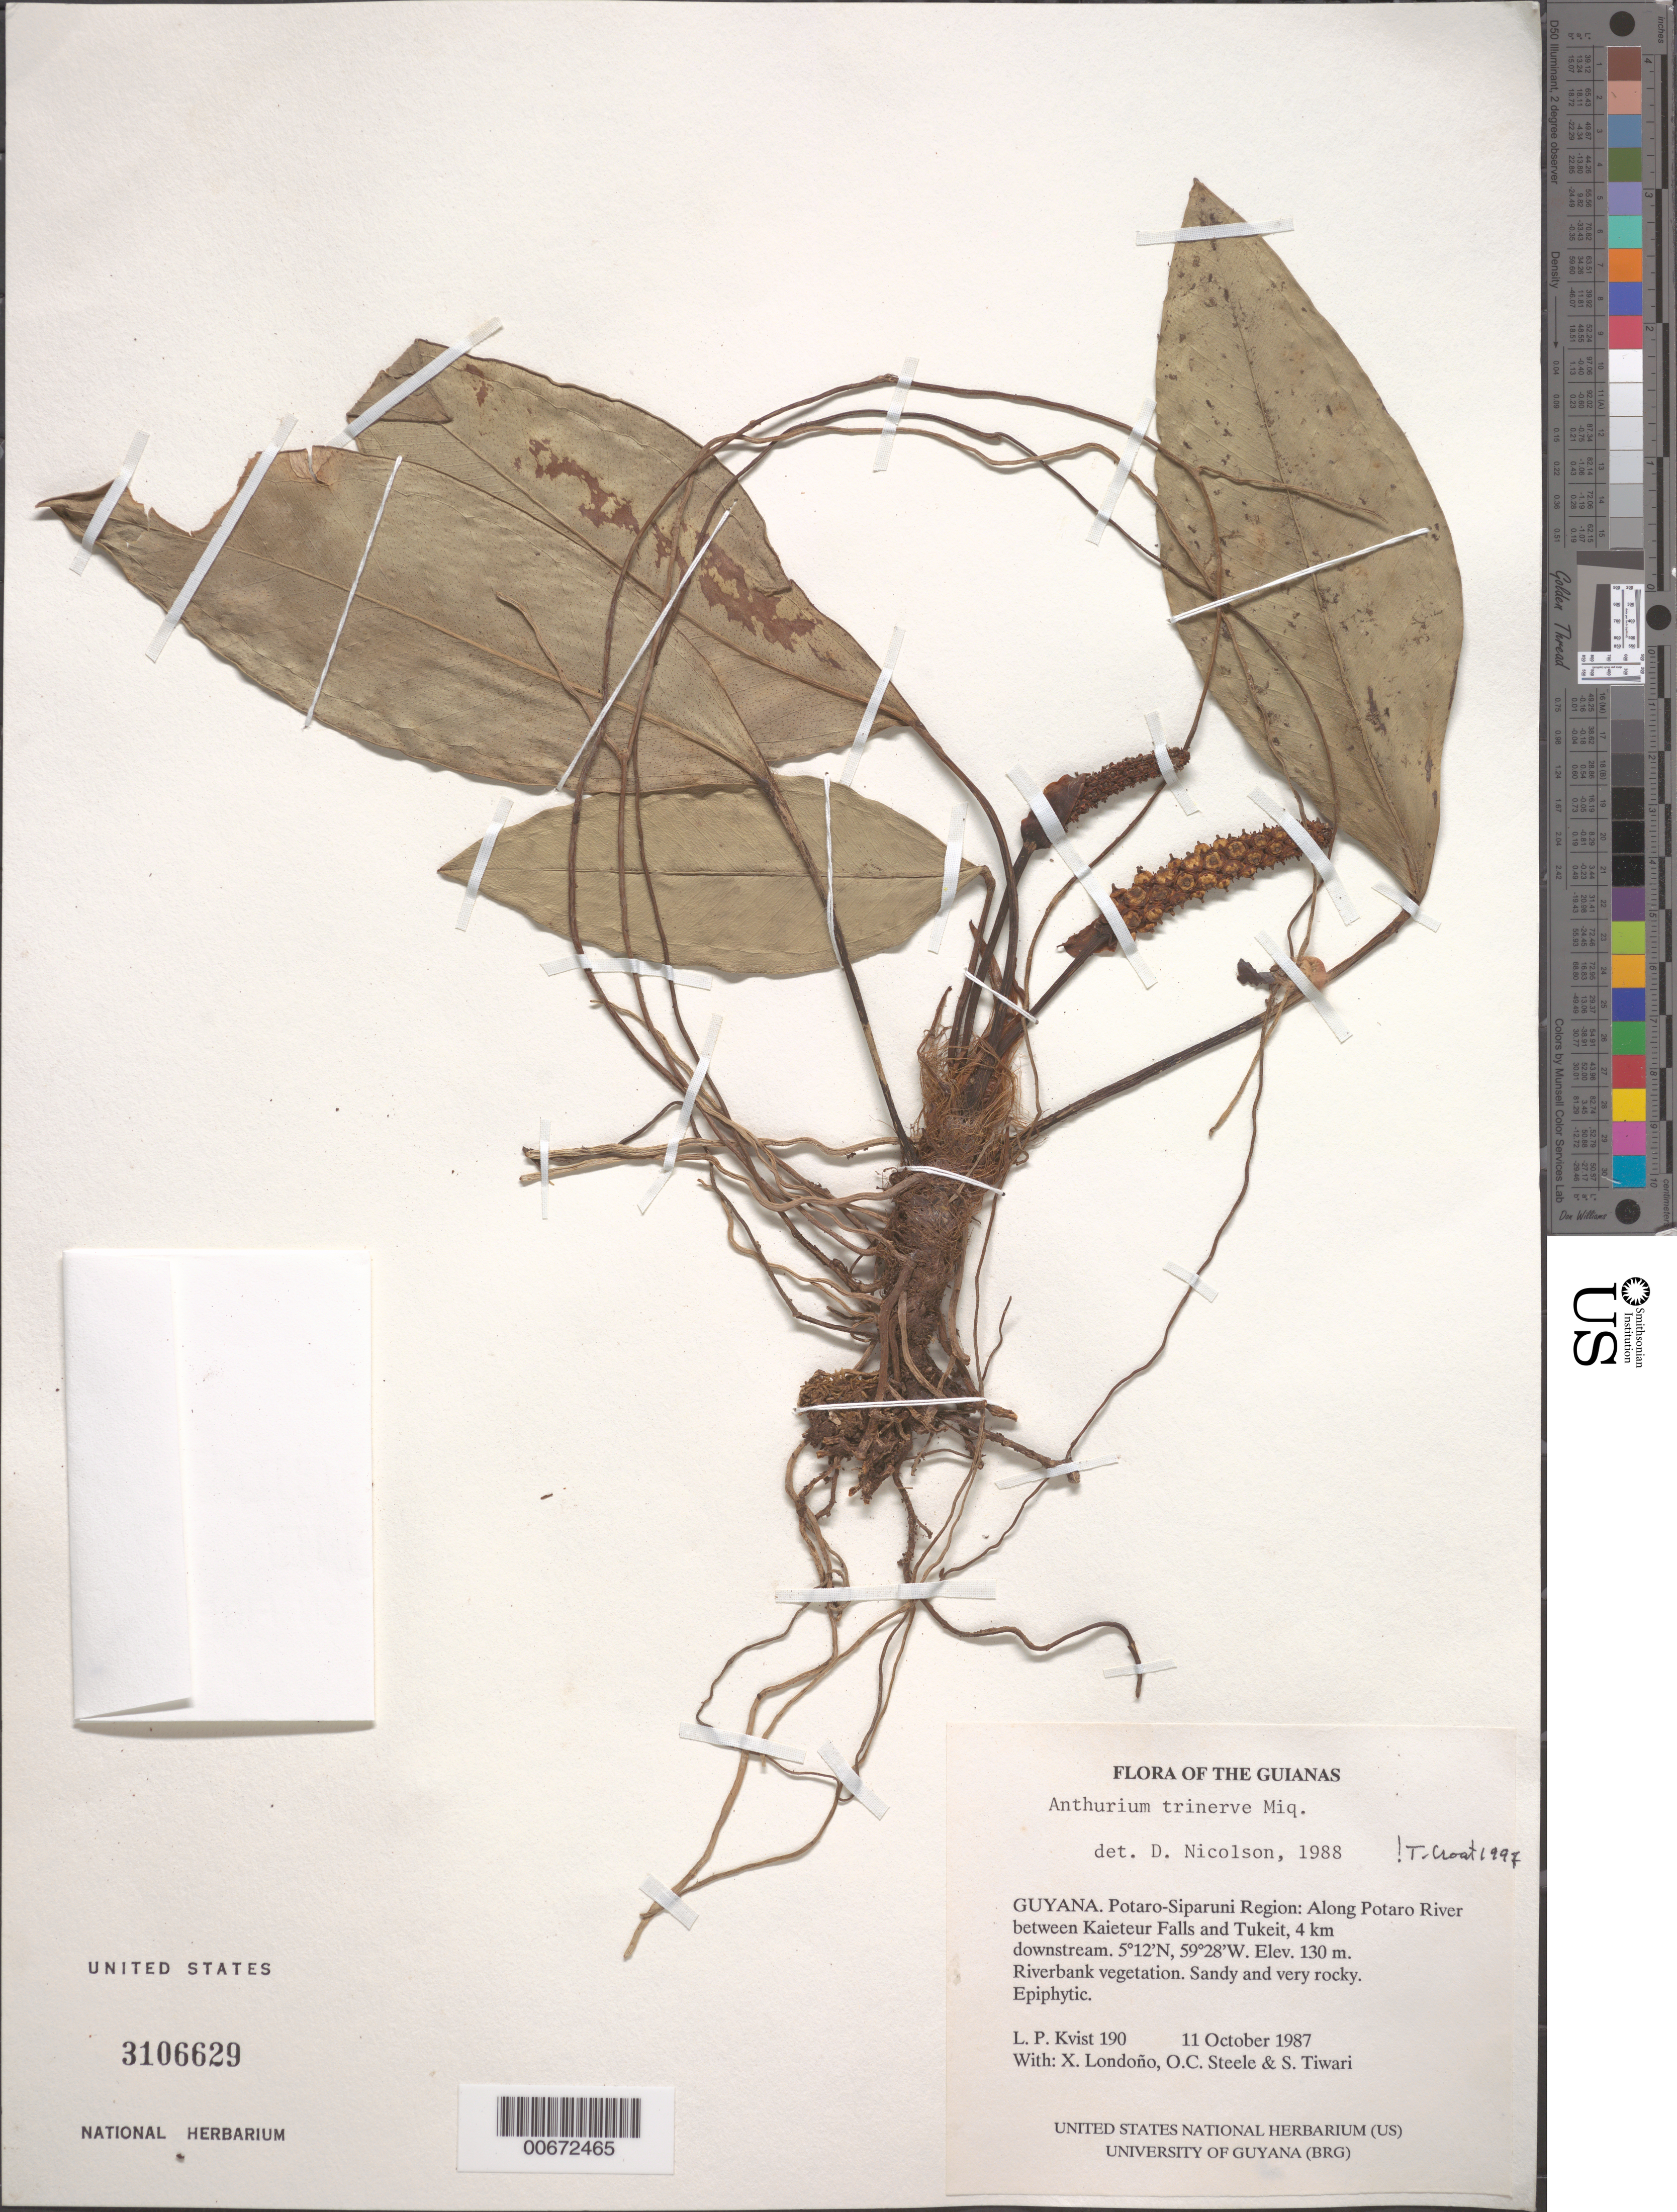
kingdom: Plantae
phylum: Tracheophyta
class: Liliopsida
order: Alismatales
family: Araceae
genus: Anthurium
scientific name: Anthurium trinervium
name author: Miq.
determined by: Nicolson, Dan H.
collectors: L. P. Kvist, X. Londoño, O. C. Steele & S. Tiwari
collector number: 190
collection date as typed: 11 October 1987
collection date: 1987-10-11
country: Guyana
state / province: Potaro-Siparuni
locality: Along Potaro River between Kaieteur Falls and Tukeit, 4 km downstream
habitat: Riverbank vegetation. Sandy and very rocky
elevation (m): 130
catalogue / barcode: US 3106629